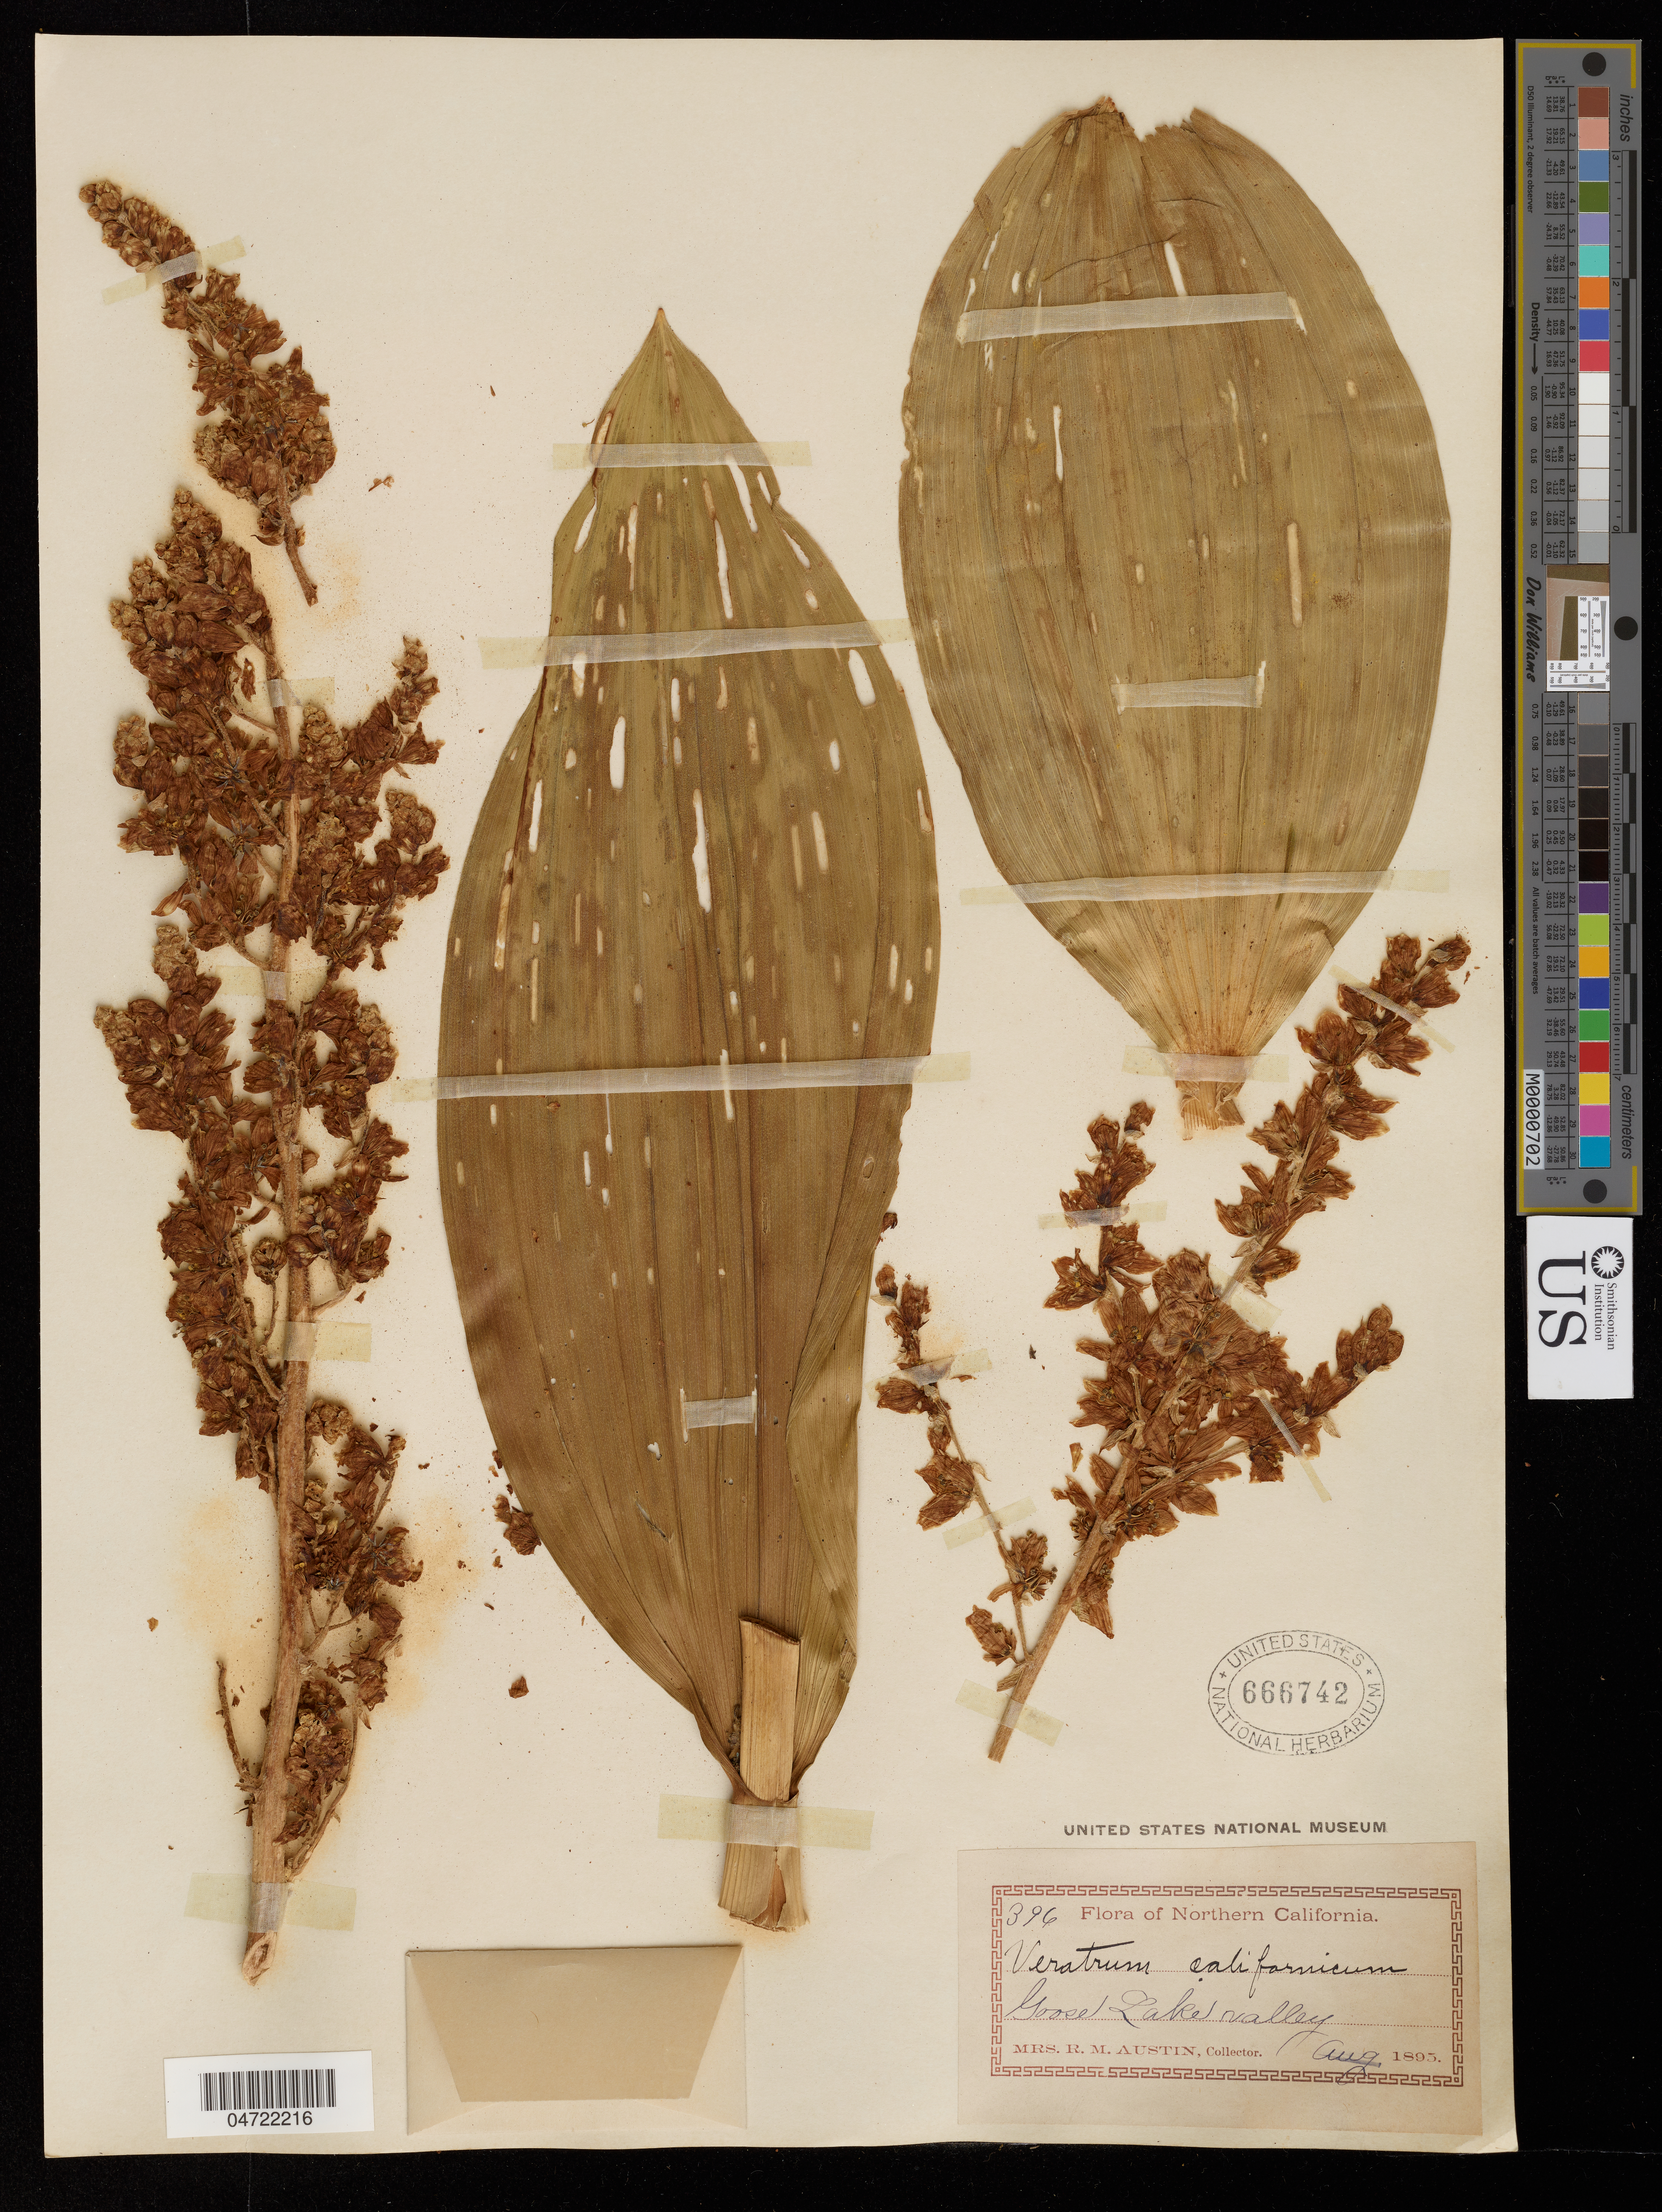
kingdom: Plantae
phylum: Tracheophyta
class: Liliopsida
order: Liliales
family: Melanthiaceae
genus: Veratrum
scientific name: Veratrum californicum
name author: Durand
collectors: R. Austin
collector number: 396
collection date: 1895-08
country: United States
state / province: California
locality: Northern California. Goose Lake.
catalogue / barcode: US 666742